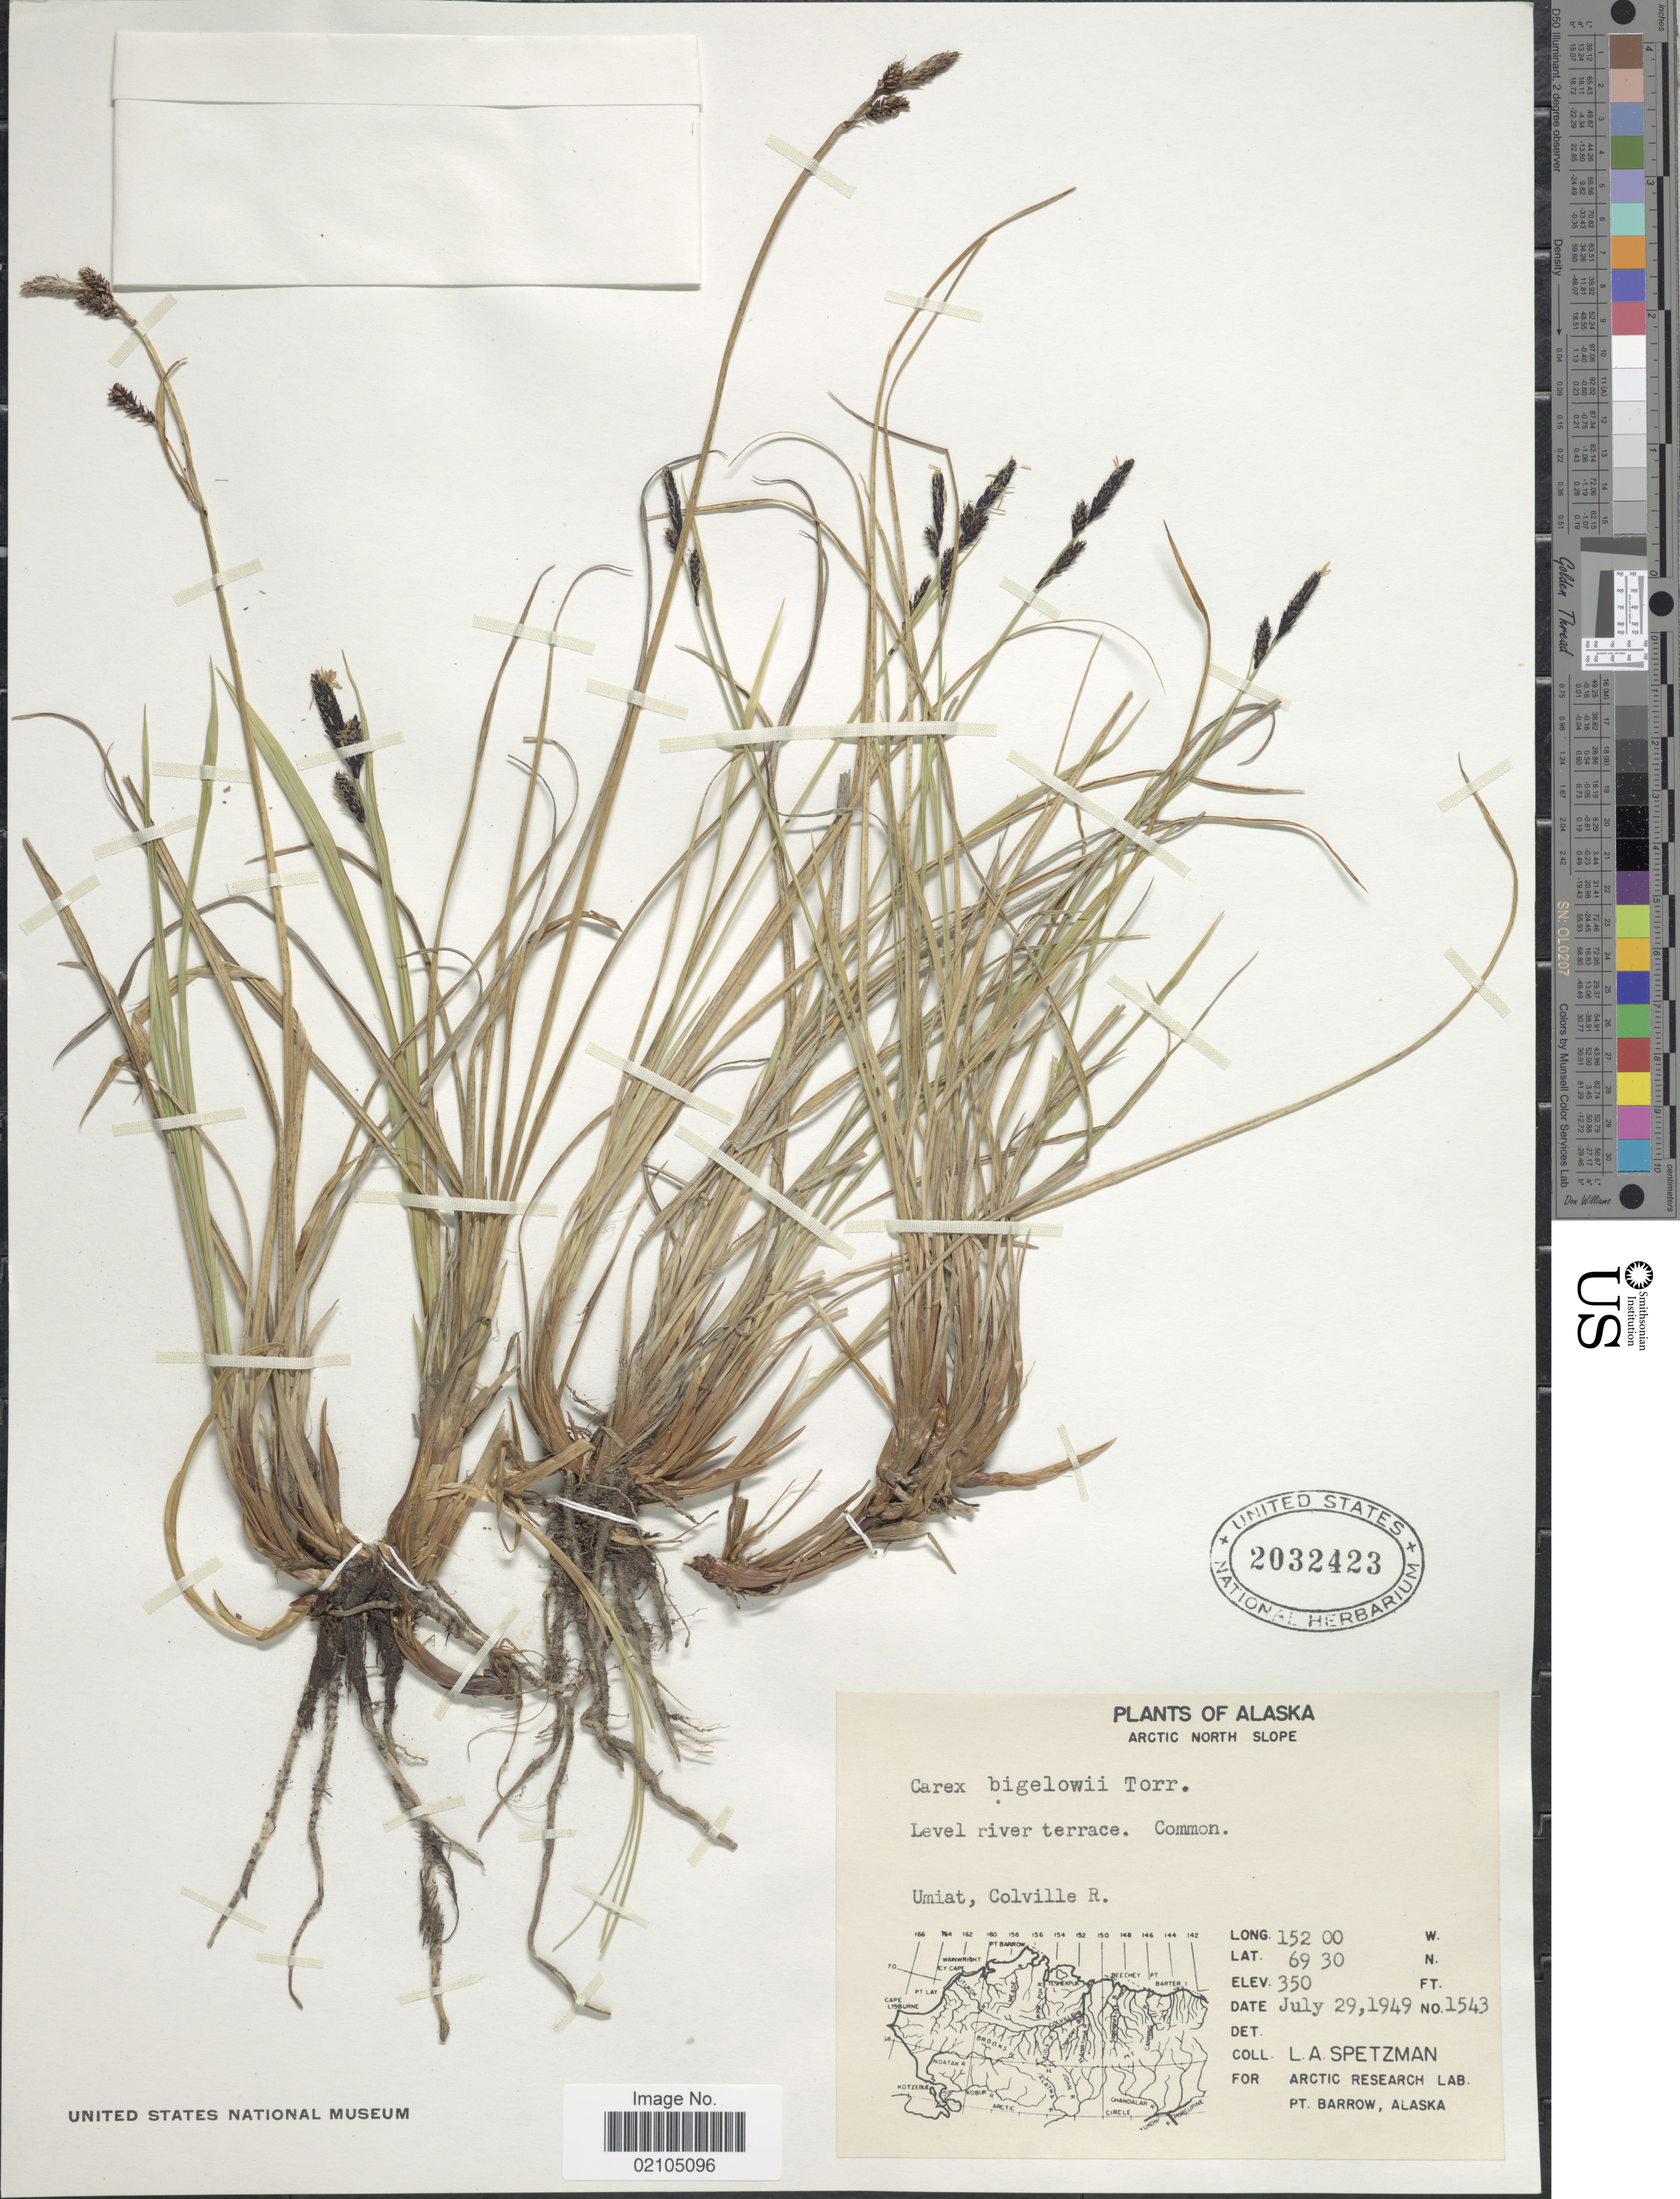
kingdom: Plantae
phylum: Tracheophyta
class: Liliopsida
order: Poales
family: Cyperaceae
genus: Carex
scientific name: Carex bigelowii subsp. lugens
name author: (Holm) T.V. Egorova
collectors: L. Spetzman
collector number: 1543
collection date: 1949-07-29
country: United States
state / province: Alaska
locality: Arctic North slope. Level river terrace. Umiat, Colville R.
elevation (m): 107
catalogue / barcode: US 2032423